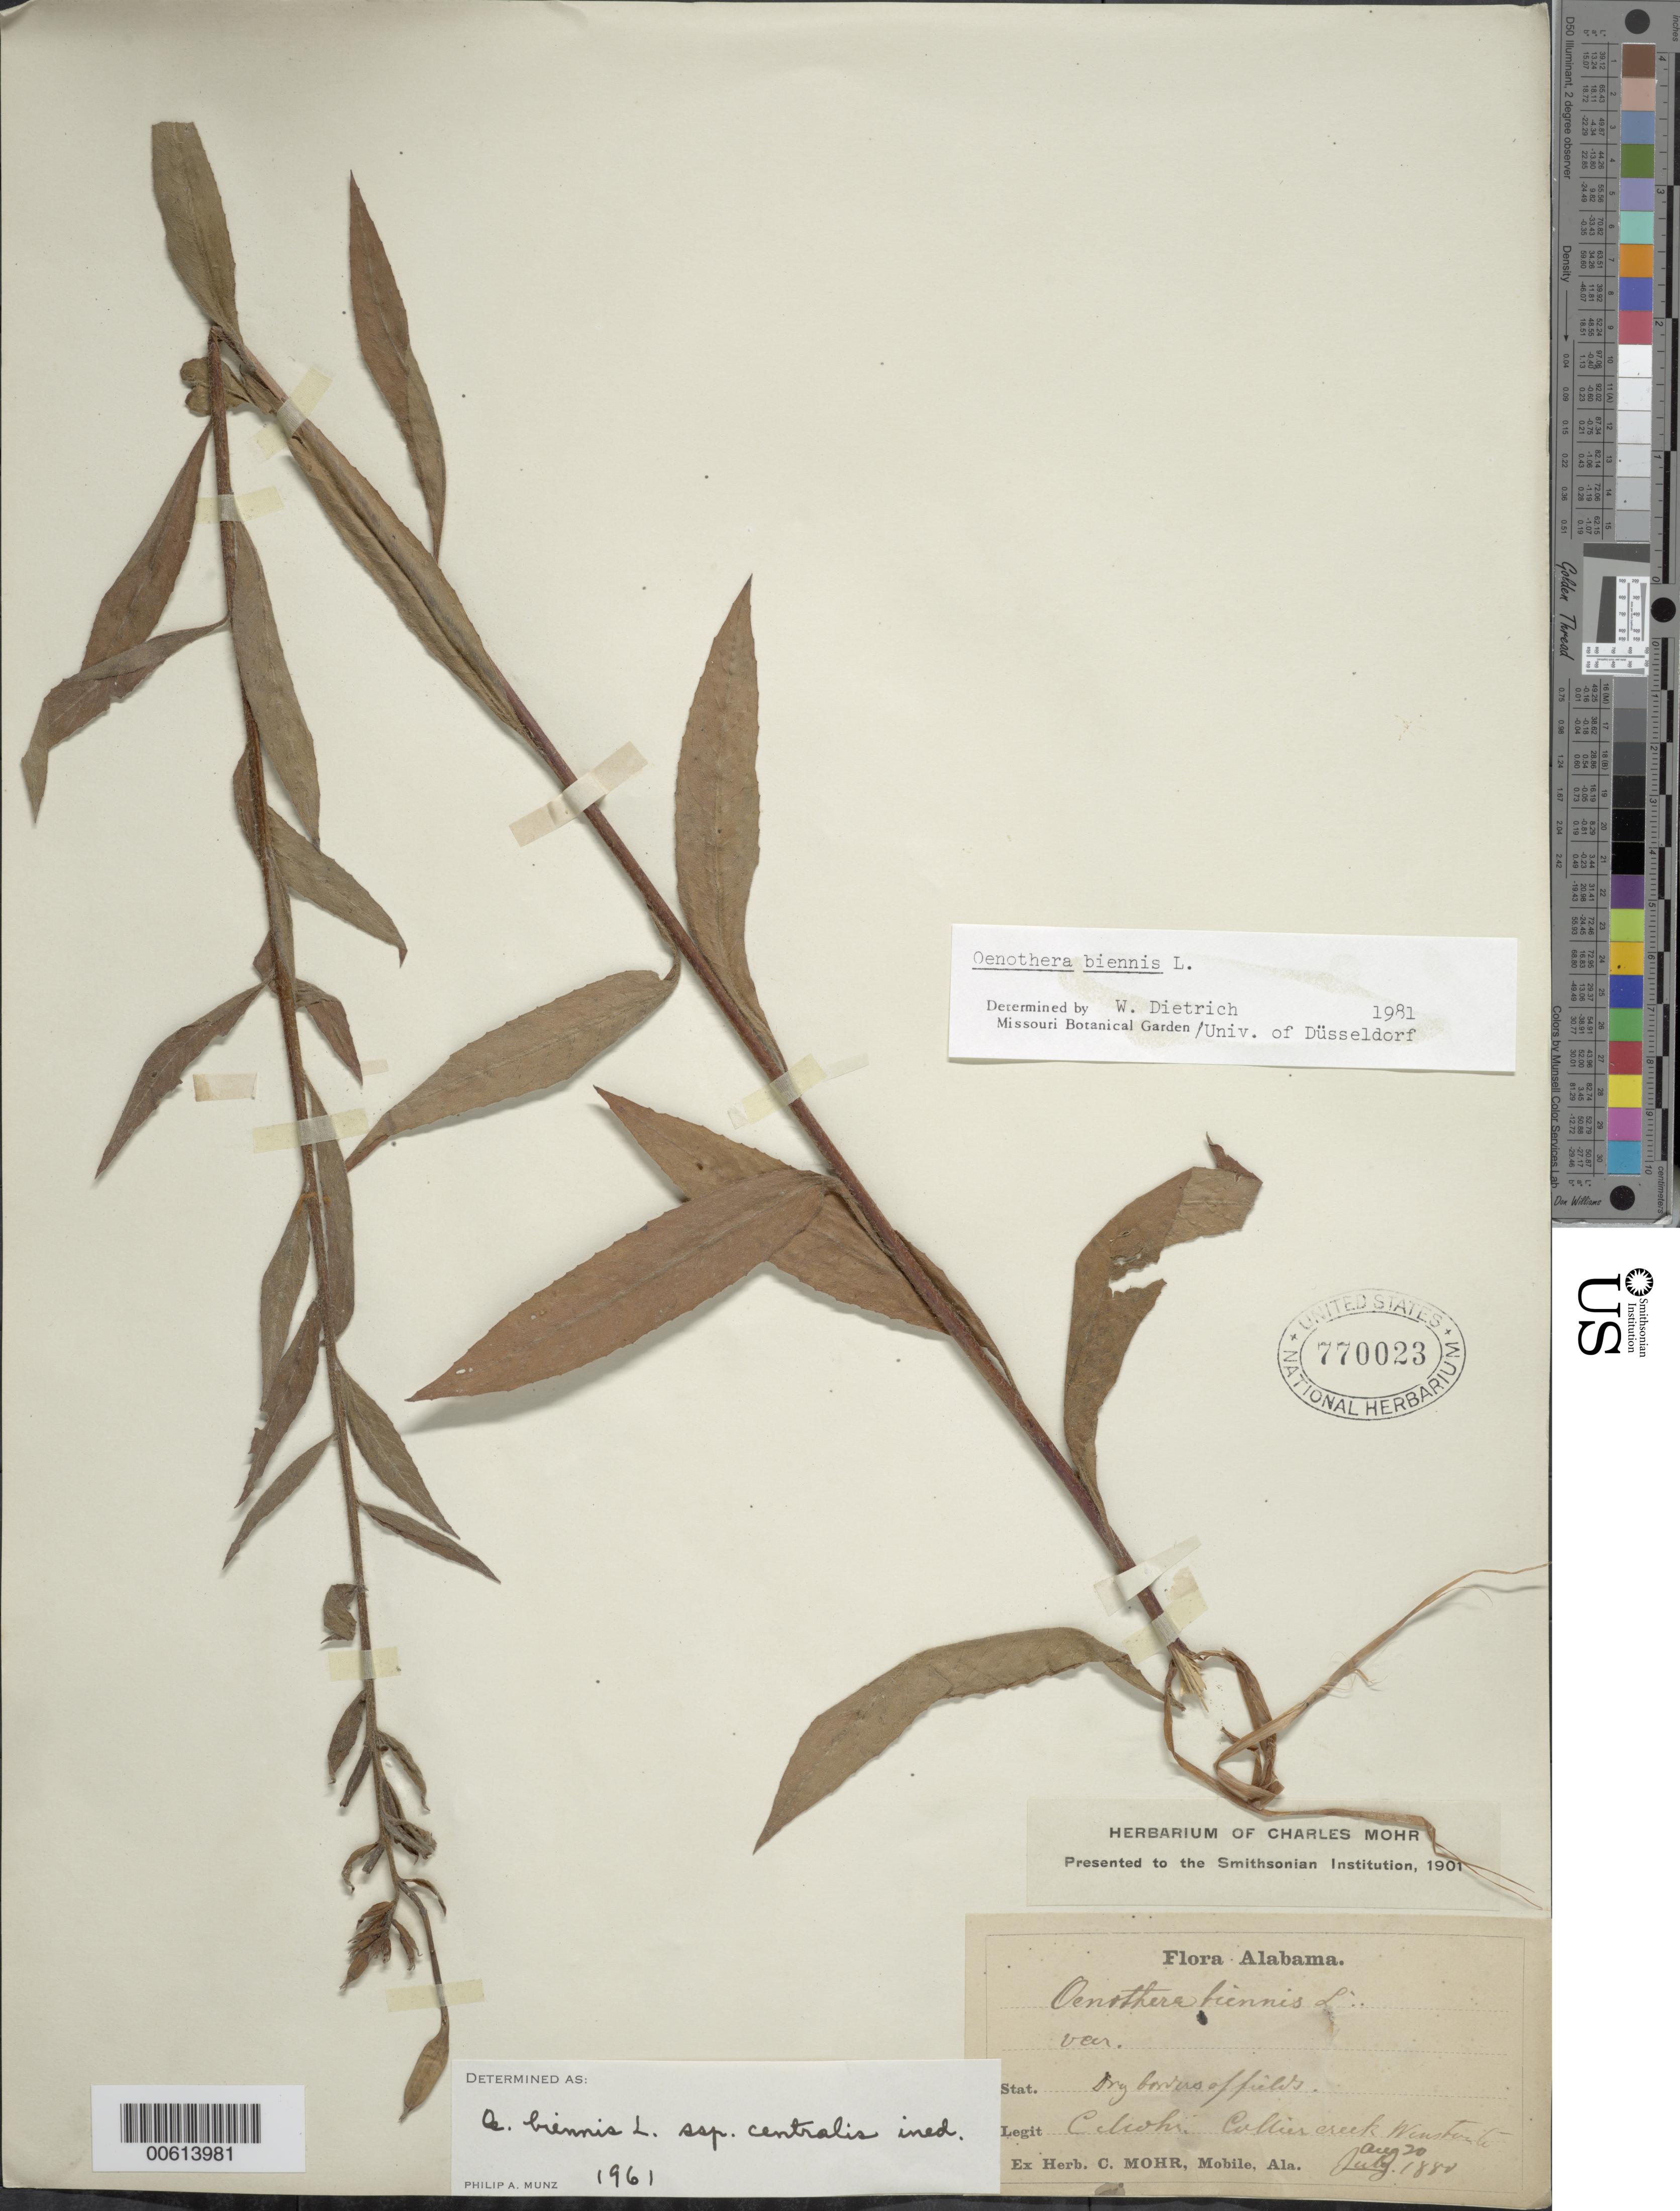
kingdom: Plantae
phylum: Tracheophyta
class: Magnoliopsida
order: Myrtales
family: Onagraceae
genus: Oenothera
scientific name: Oenothera biennis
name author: L.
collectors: C. T. Mohr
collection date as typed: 20 Jul 1880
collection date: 1880-07-20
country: United States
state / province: Alabama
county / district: Winston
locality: Collier Creek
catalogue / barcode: US 770023